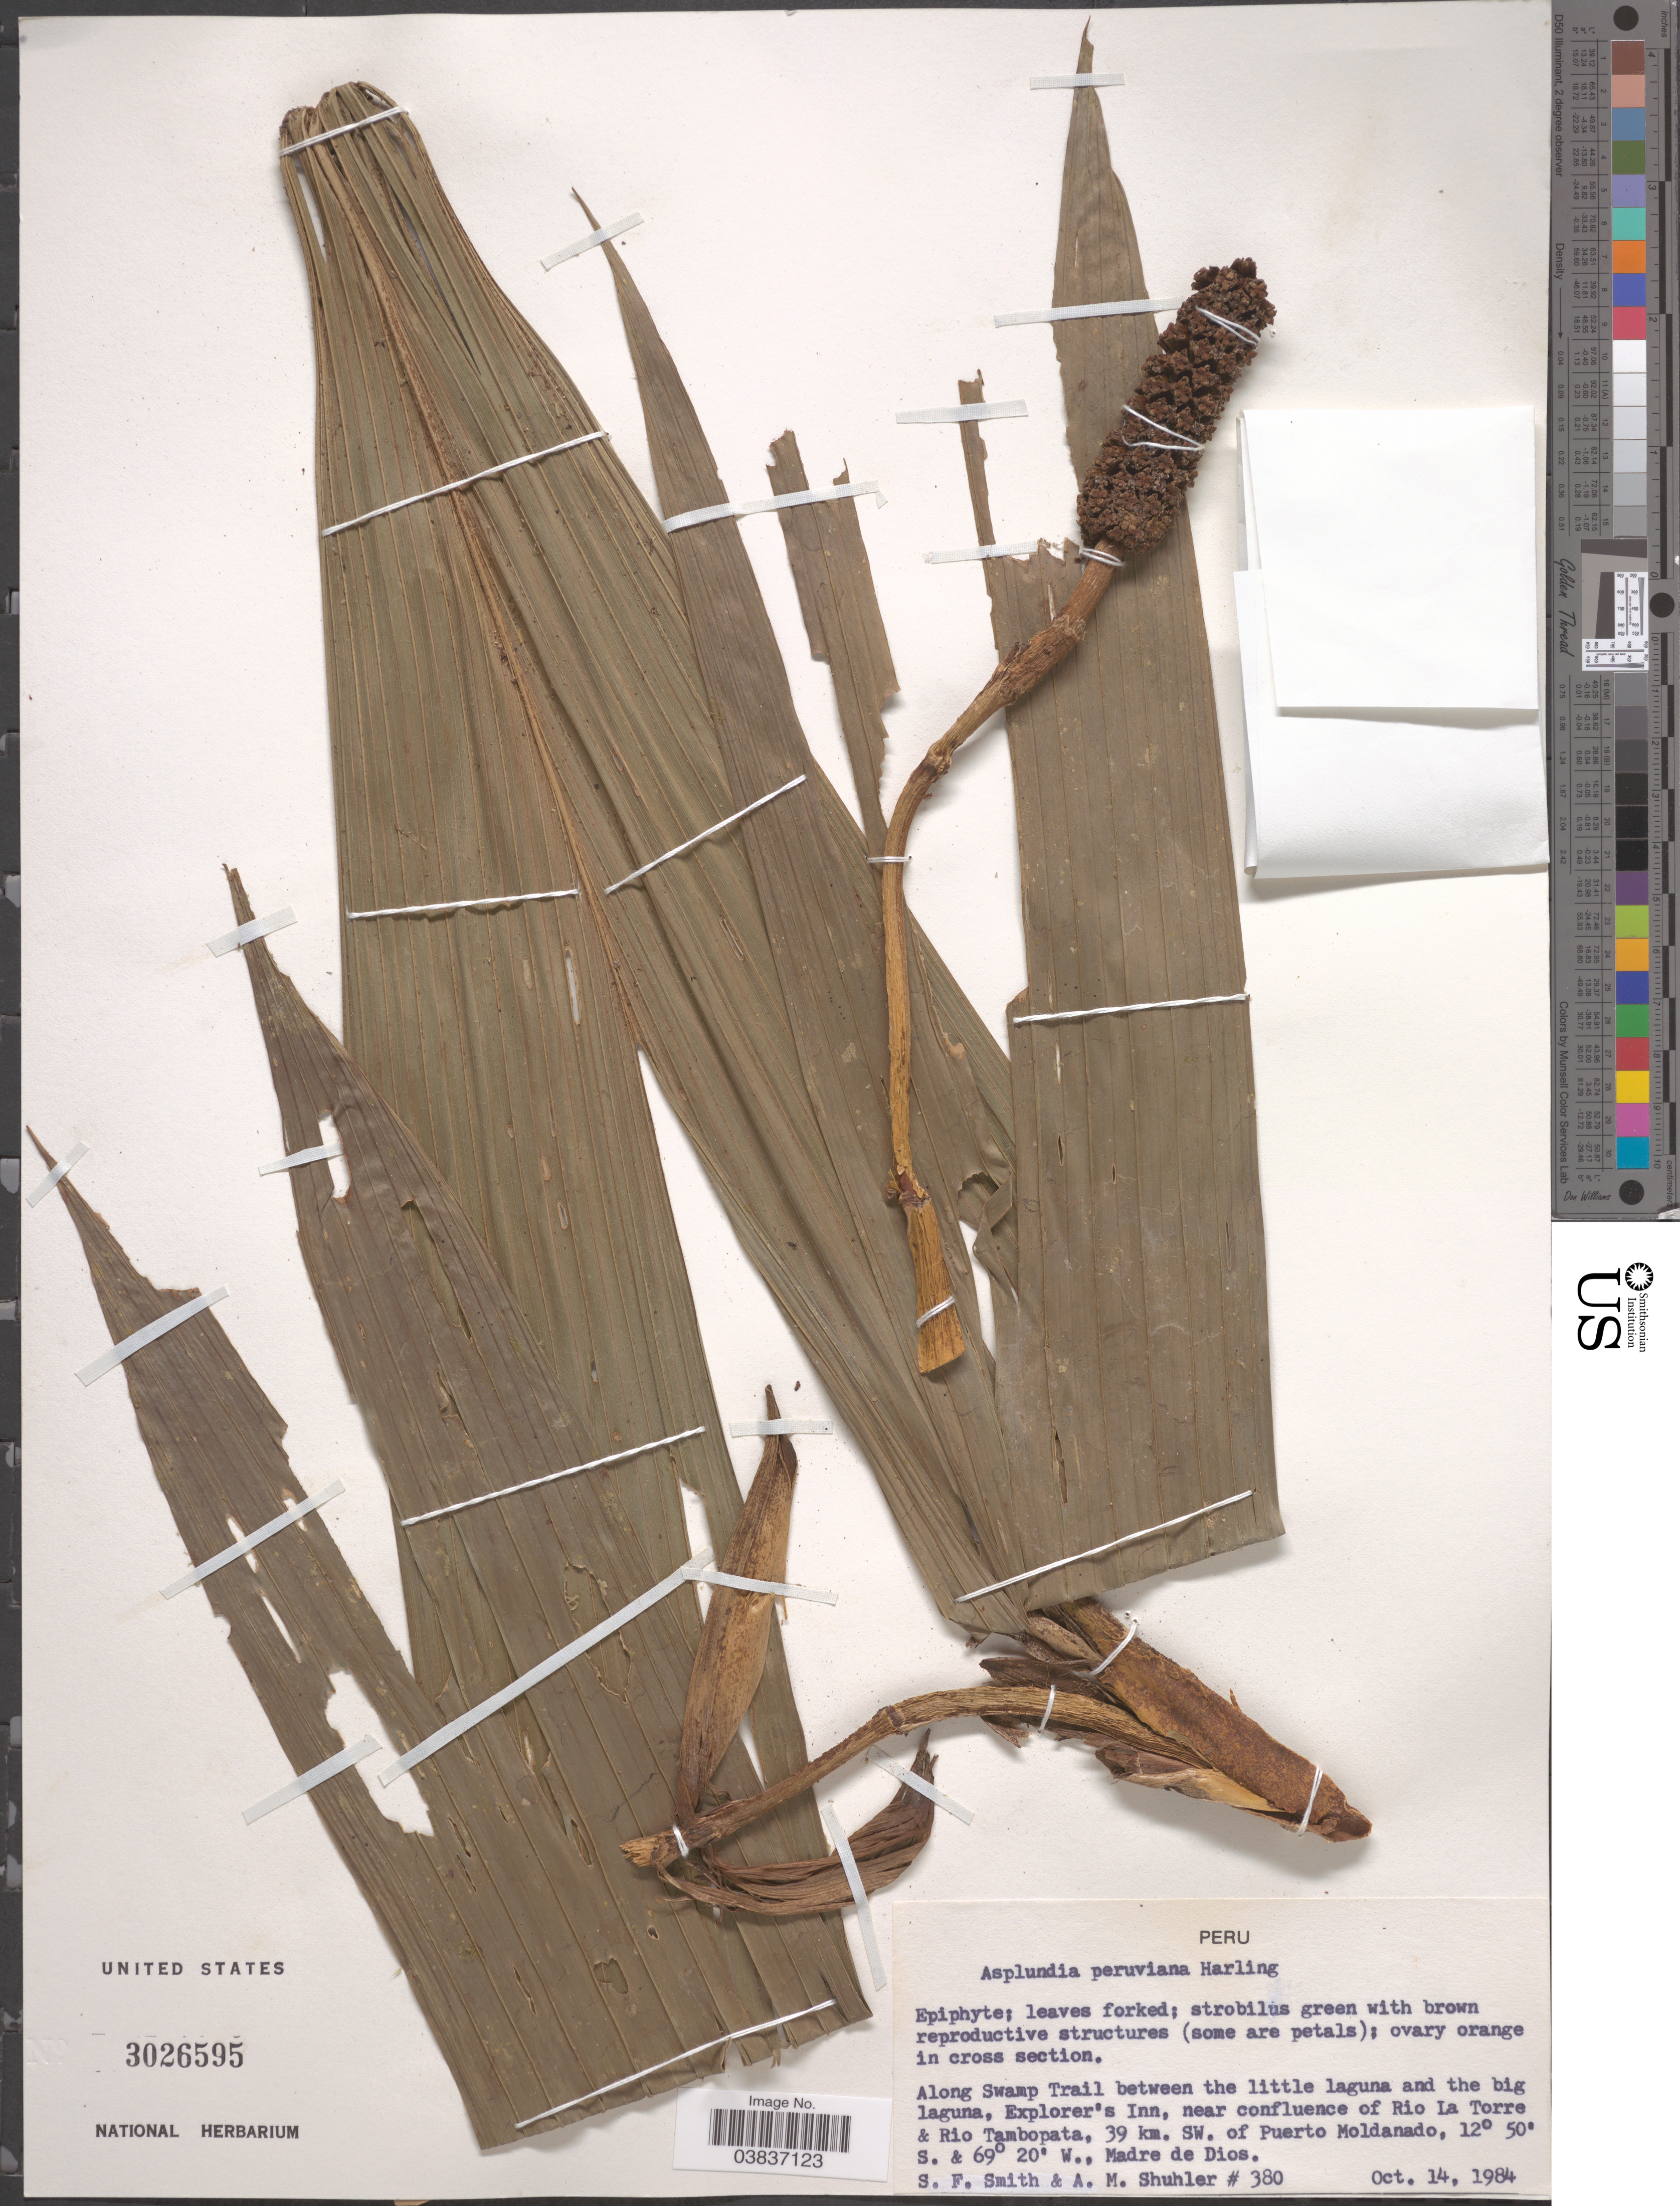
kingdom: Plantae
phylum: Tracheophyta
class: Liliopsida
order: Pandanales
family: Cyclanthaceae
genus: Asplundia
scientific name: Asplundia peruviana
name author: Harling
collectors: S.F. Smith & A. Shuhler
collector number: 380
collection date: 1984-10-14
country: Peru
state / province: Madre de Dios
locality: Along Swamp Trail between the little laguna and the big laguna, Explorer's Inn, near confluence of Rio La Torre & Rio Tambopata, 39 km. SW. of Puerto Moldanado.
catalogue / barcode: US 3026595